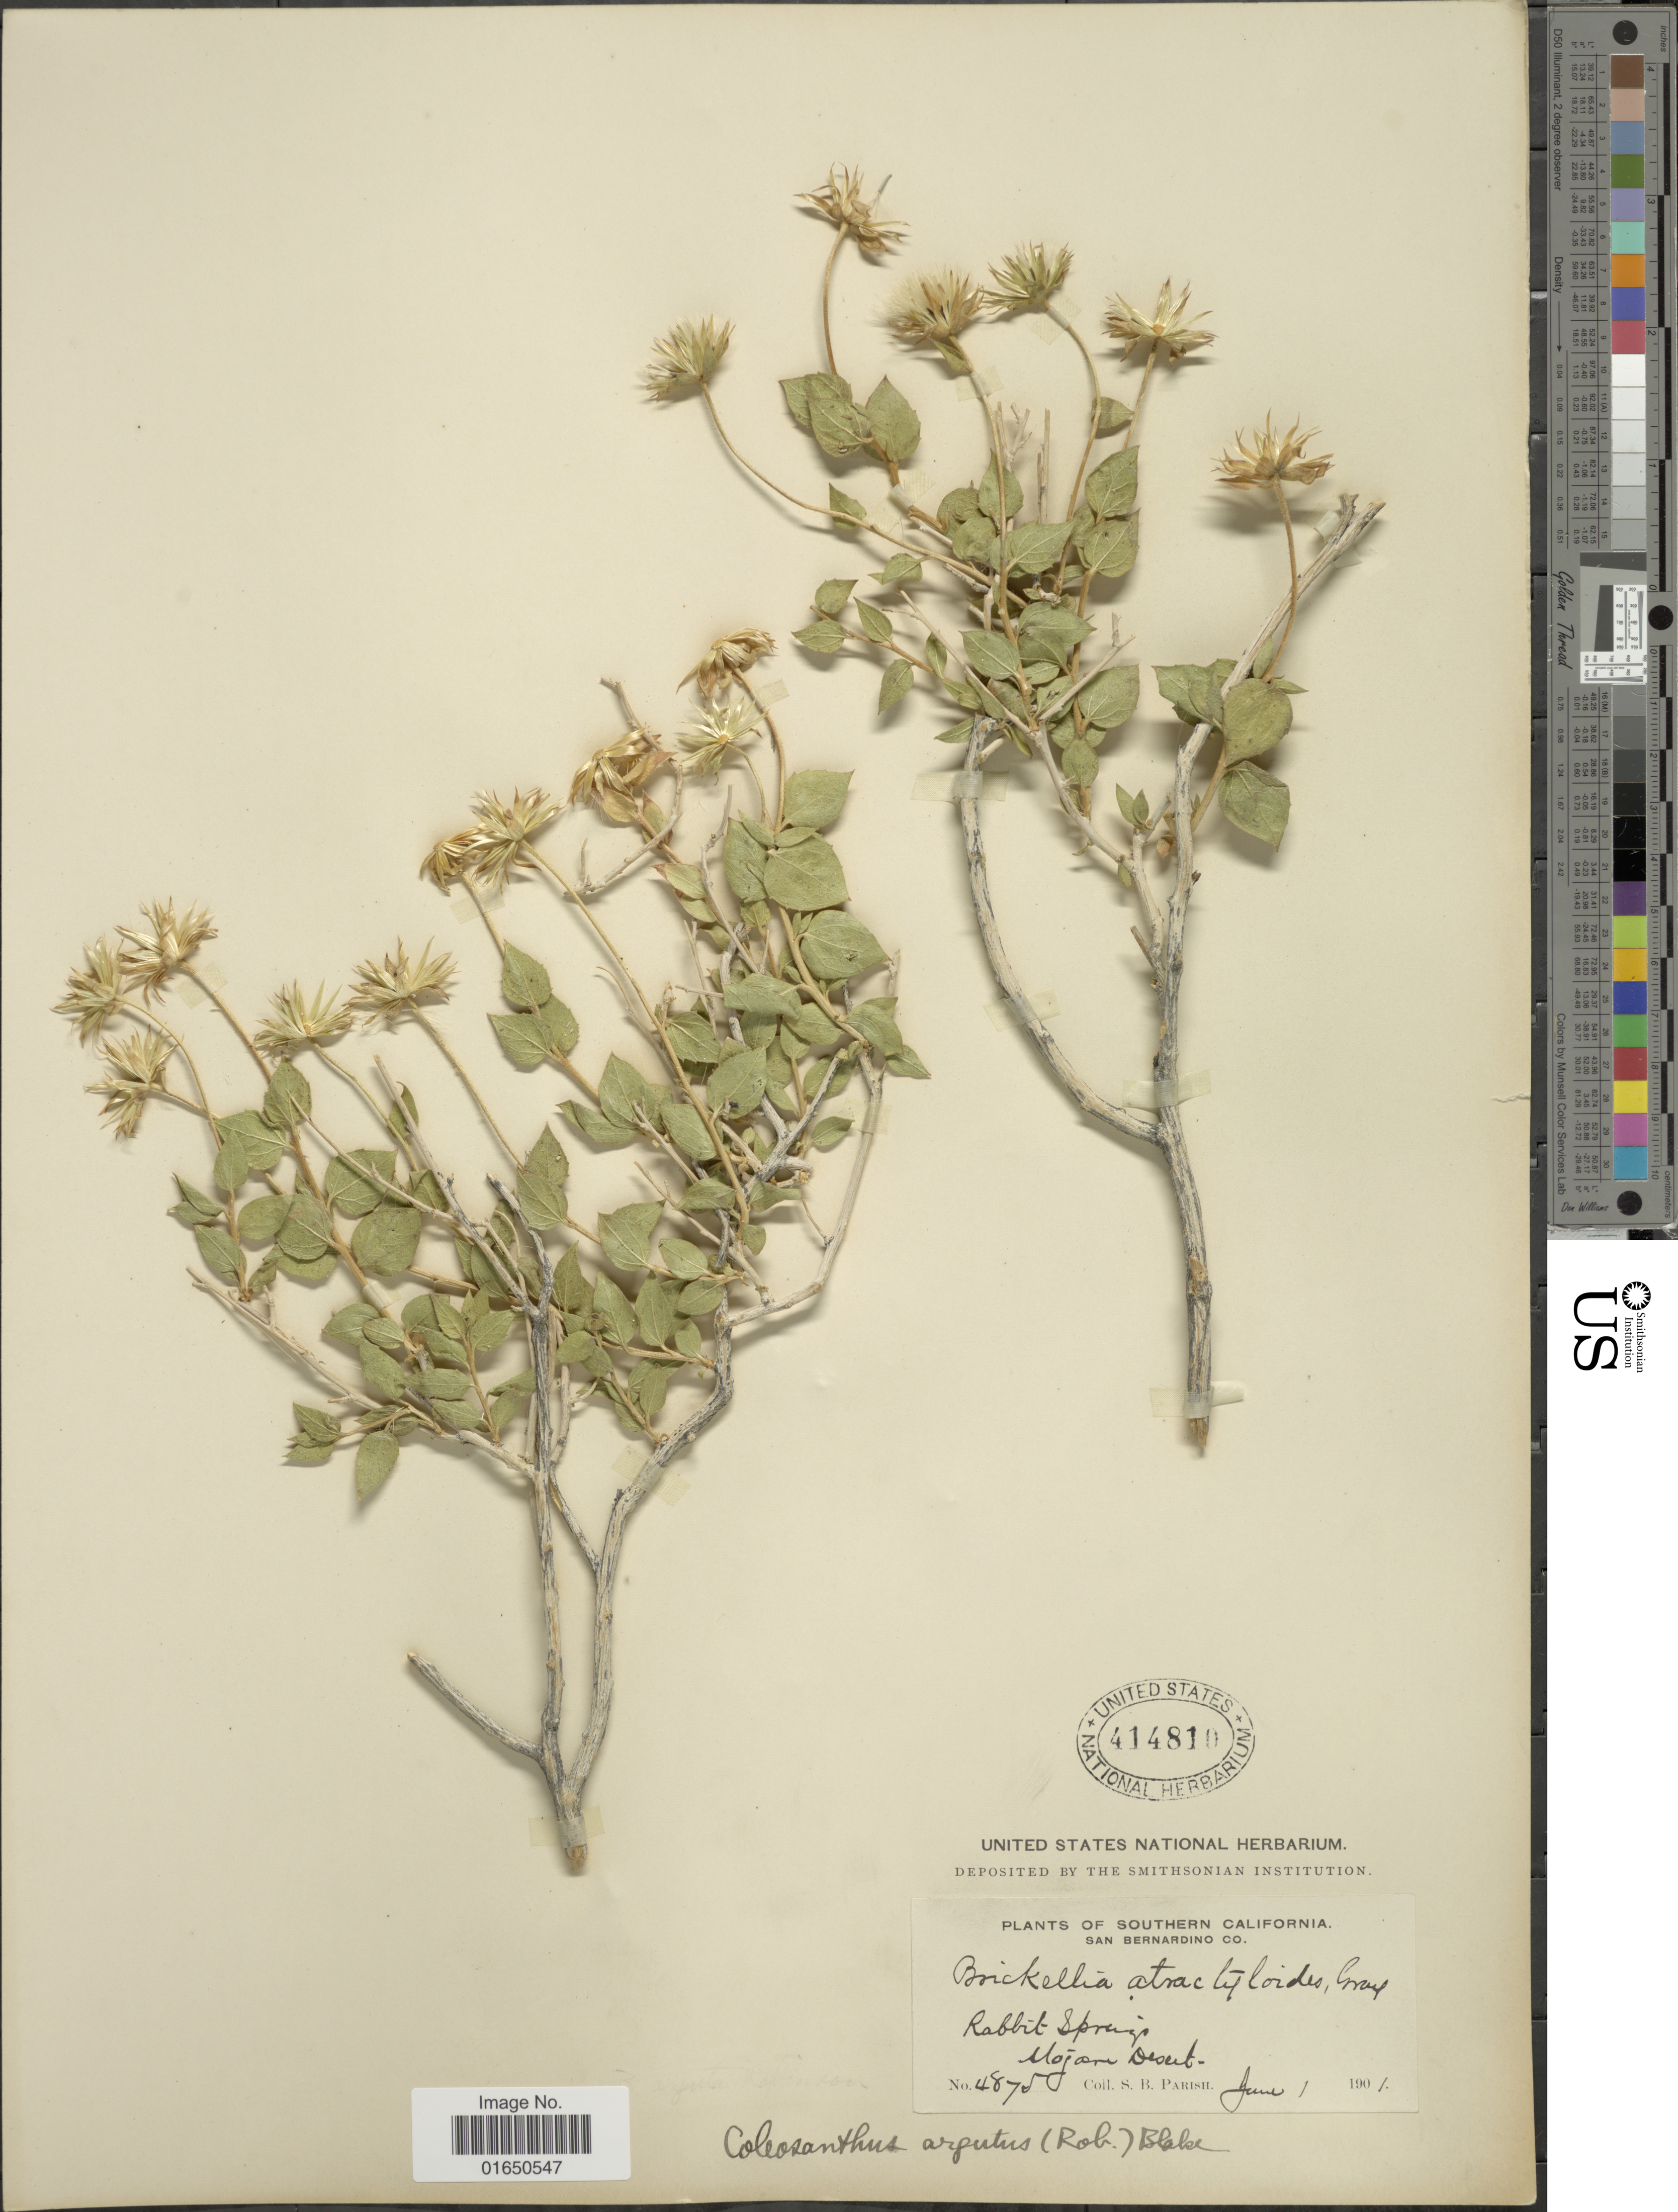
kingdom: Plantae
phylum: Tracheophyta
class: Magnoliopsida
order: Asterales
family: Asteraceae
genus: Brickellia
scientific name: Brickellia arguta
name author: B.L. Rob.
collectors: S. B. Parish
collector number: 4875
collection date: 1901-06-01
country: United States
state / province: California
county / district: San Bernardino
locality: Southern California. Rabbit Springs. Mojave Desert.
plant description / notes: Removed "San Bernardino Co." from Precise Locality field and added to County field.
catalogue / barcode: US 414810